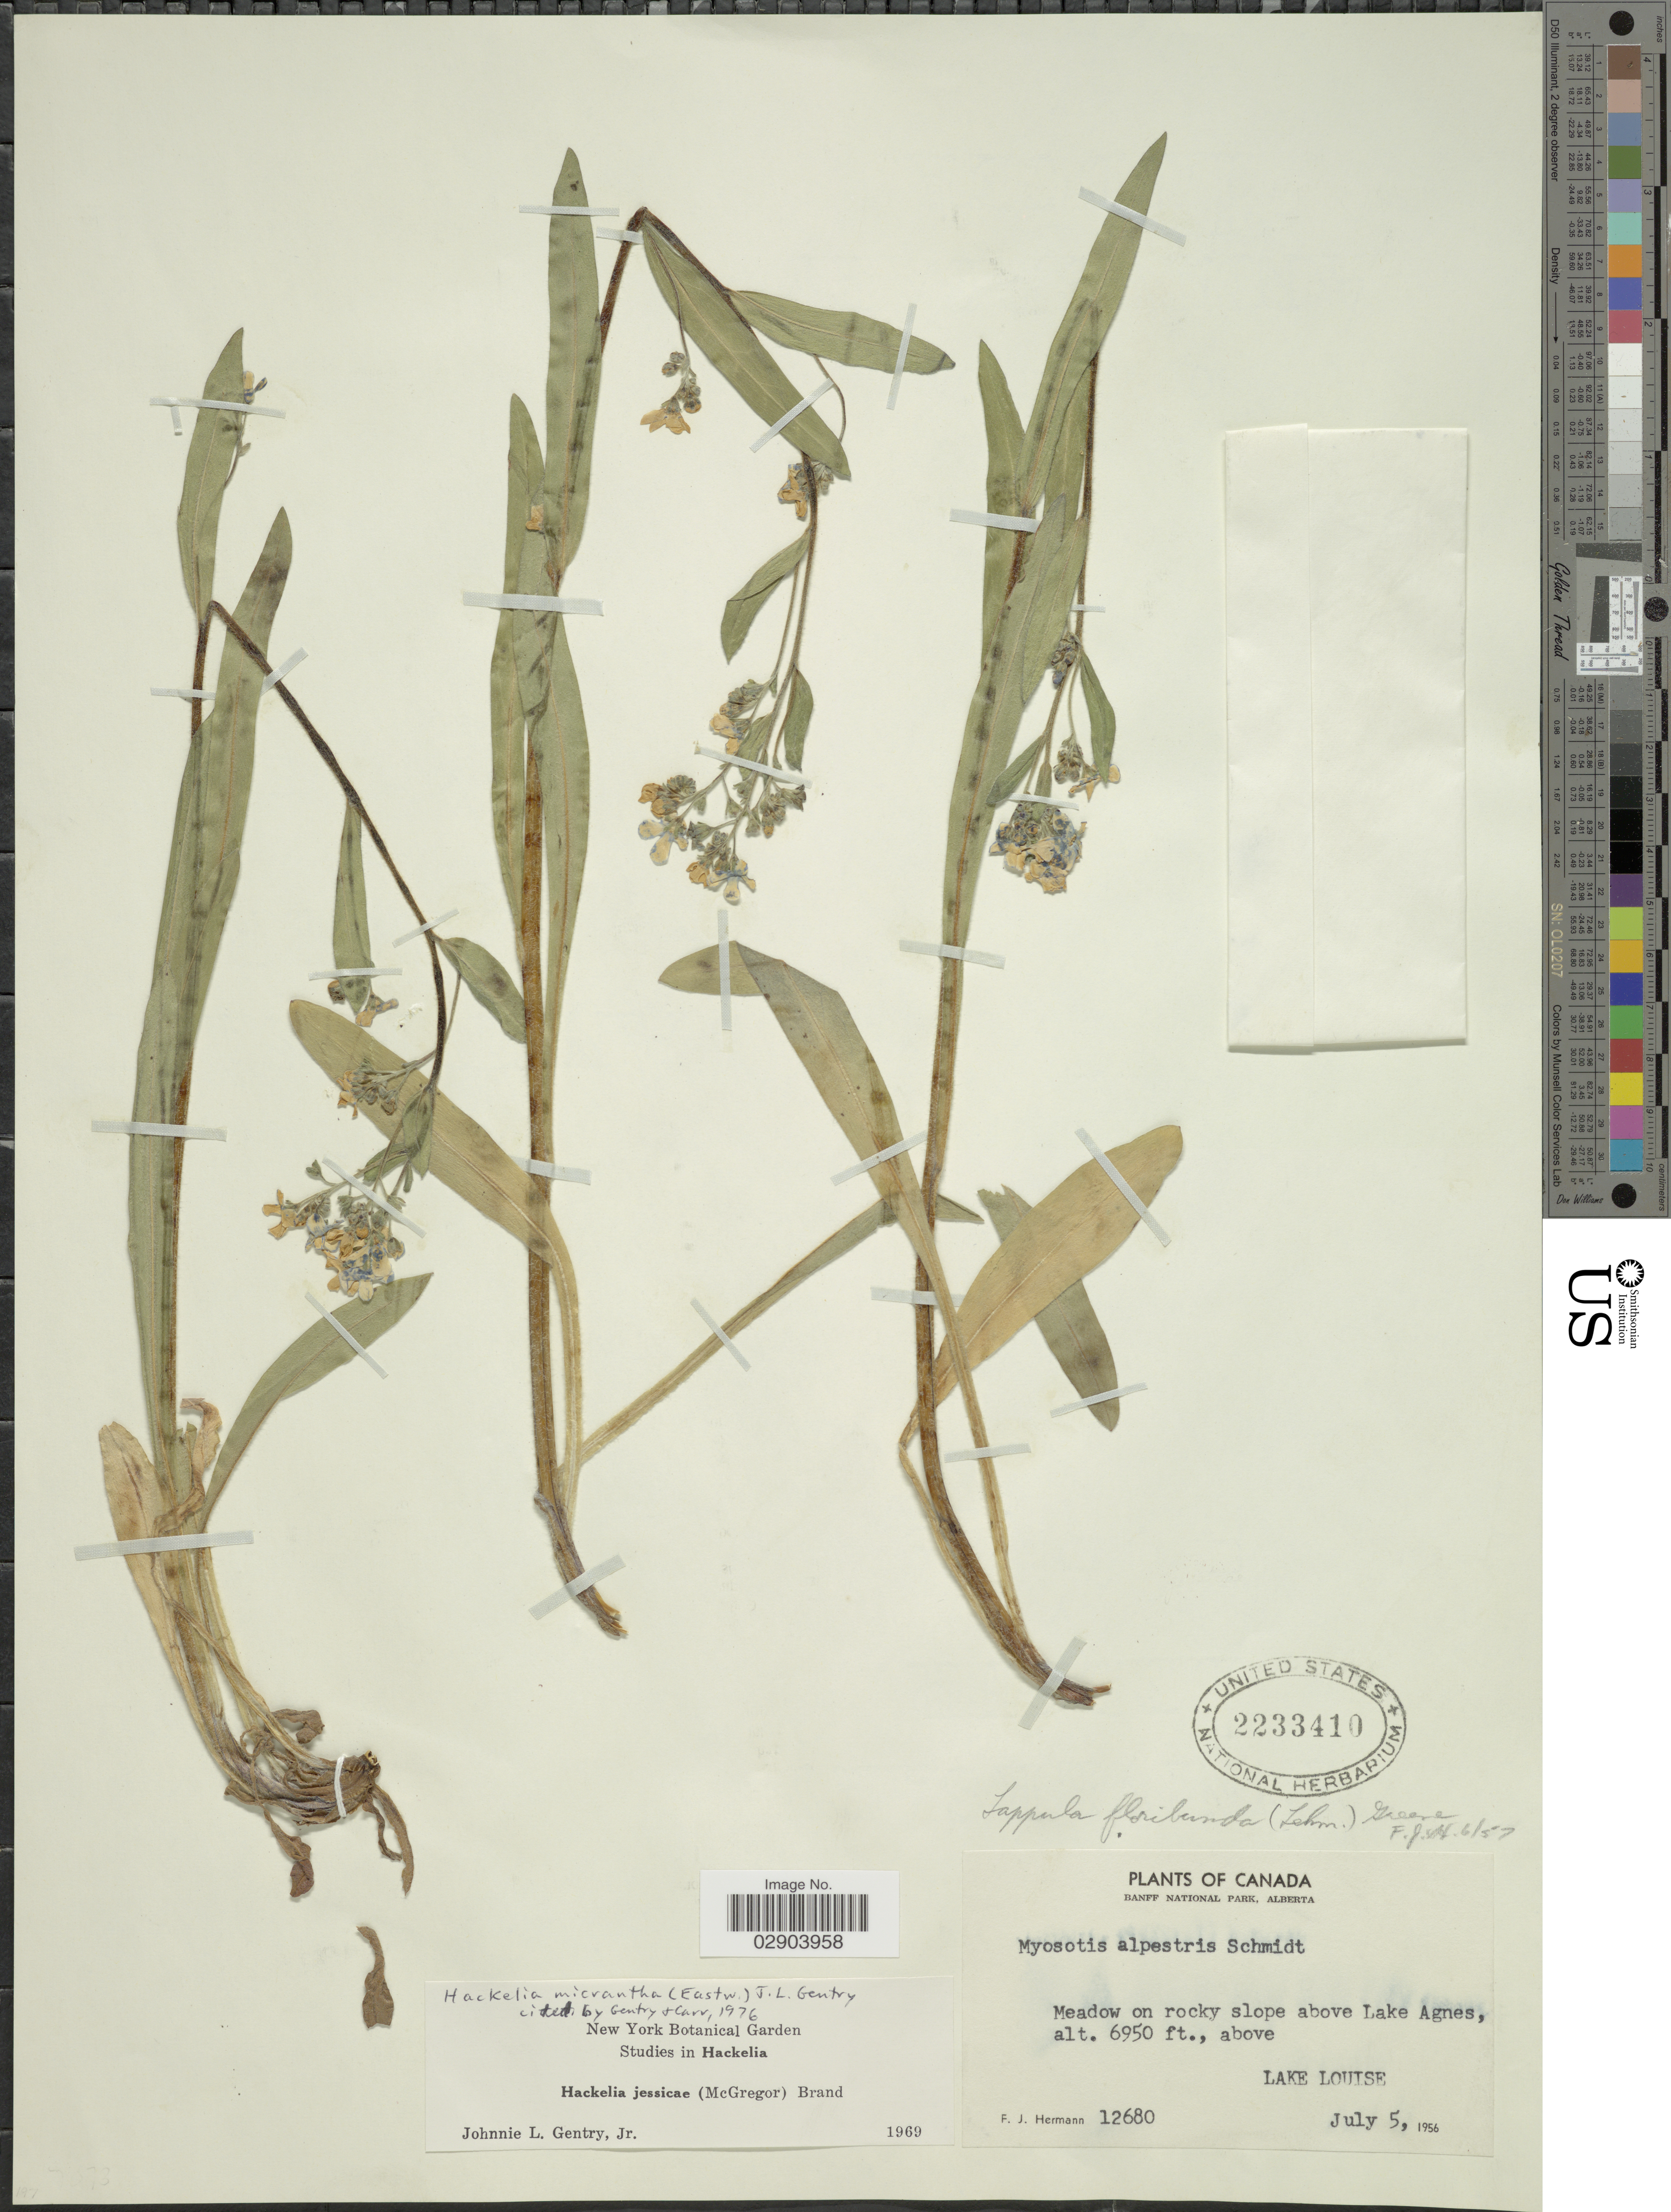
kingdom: Plantae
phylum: Tracheophyta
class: Magnoliopsida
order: Boraginales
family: Boraginaceae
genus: Hackelia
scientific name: Hackelia micrantha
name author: (Eastw.) J.L. Gentry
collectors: F. J. Hermann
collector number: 12680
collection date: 1956-07-05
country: Canada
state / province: Alberta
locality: Canada. Banff National Park, Alberta. Meadow on rocky slope above Lake Agnes, above Lake Louise.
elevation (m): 2118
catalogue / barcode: US 2233410